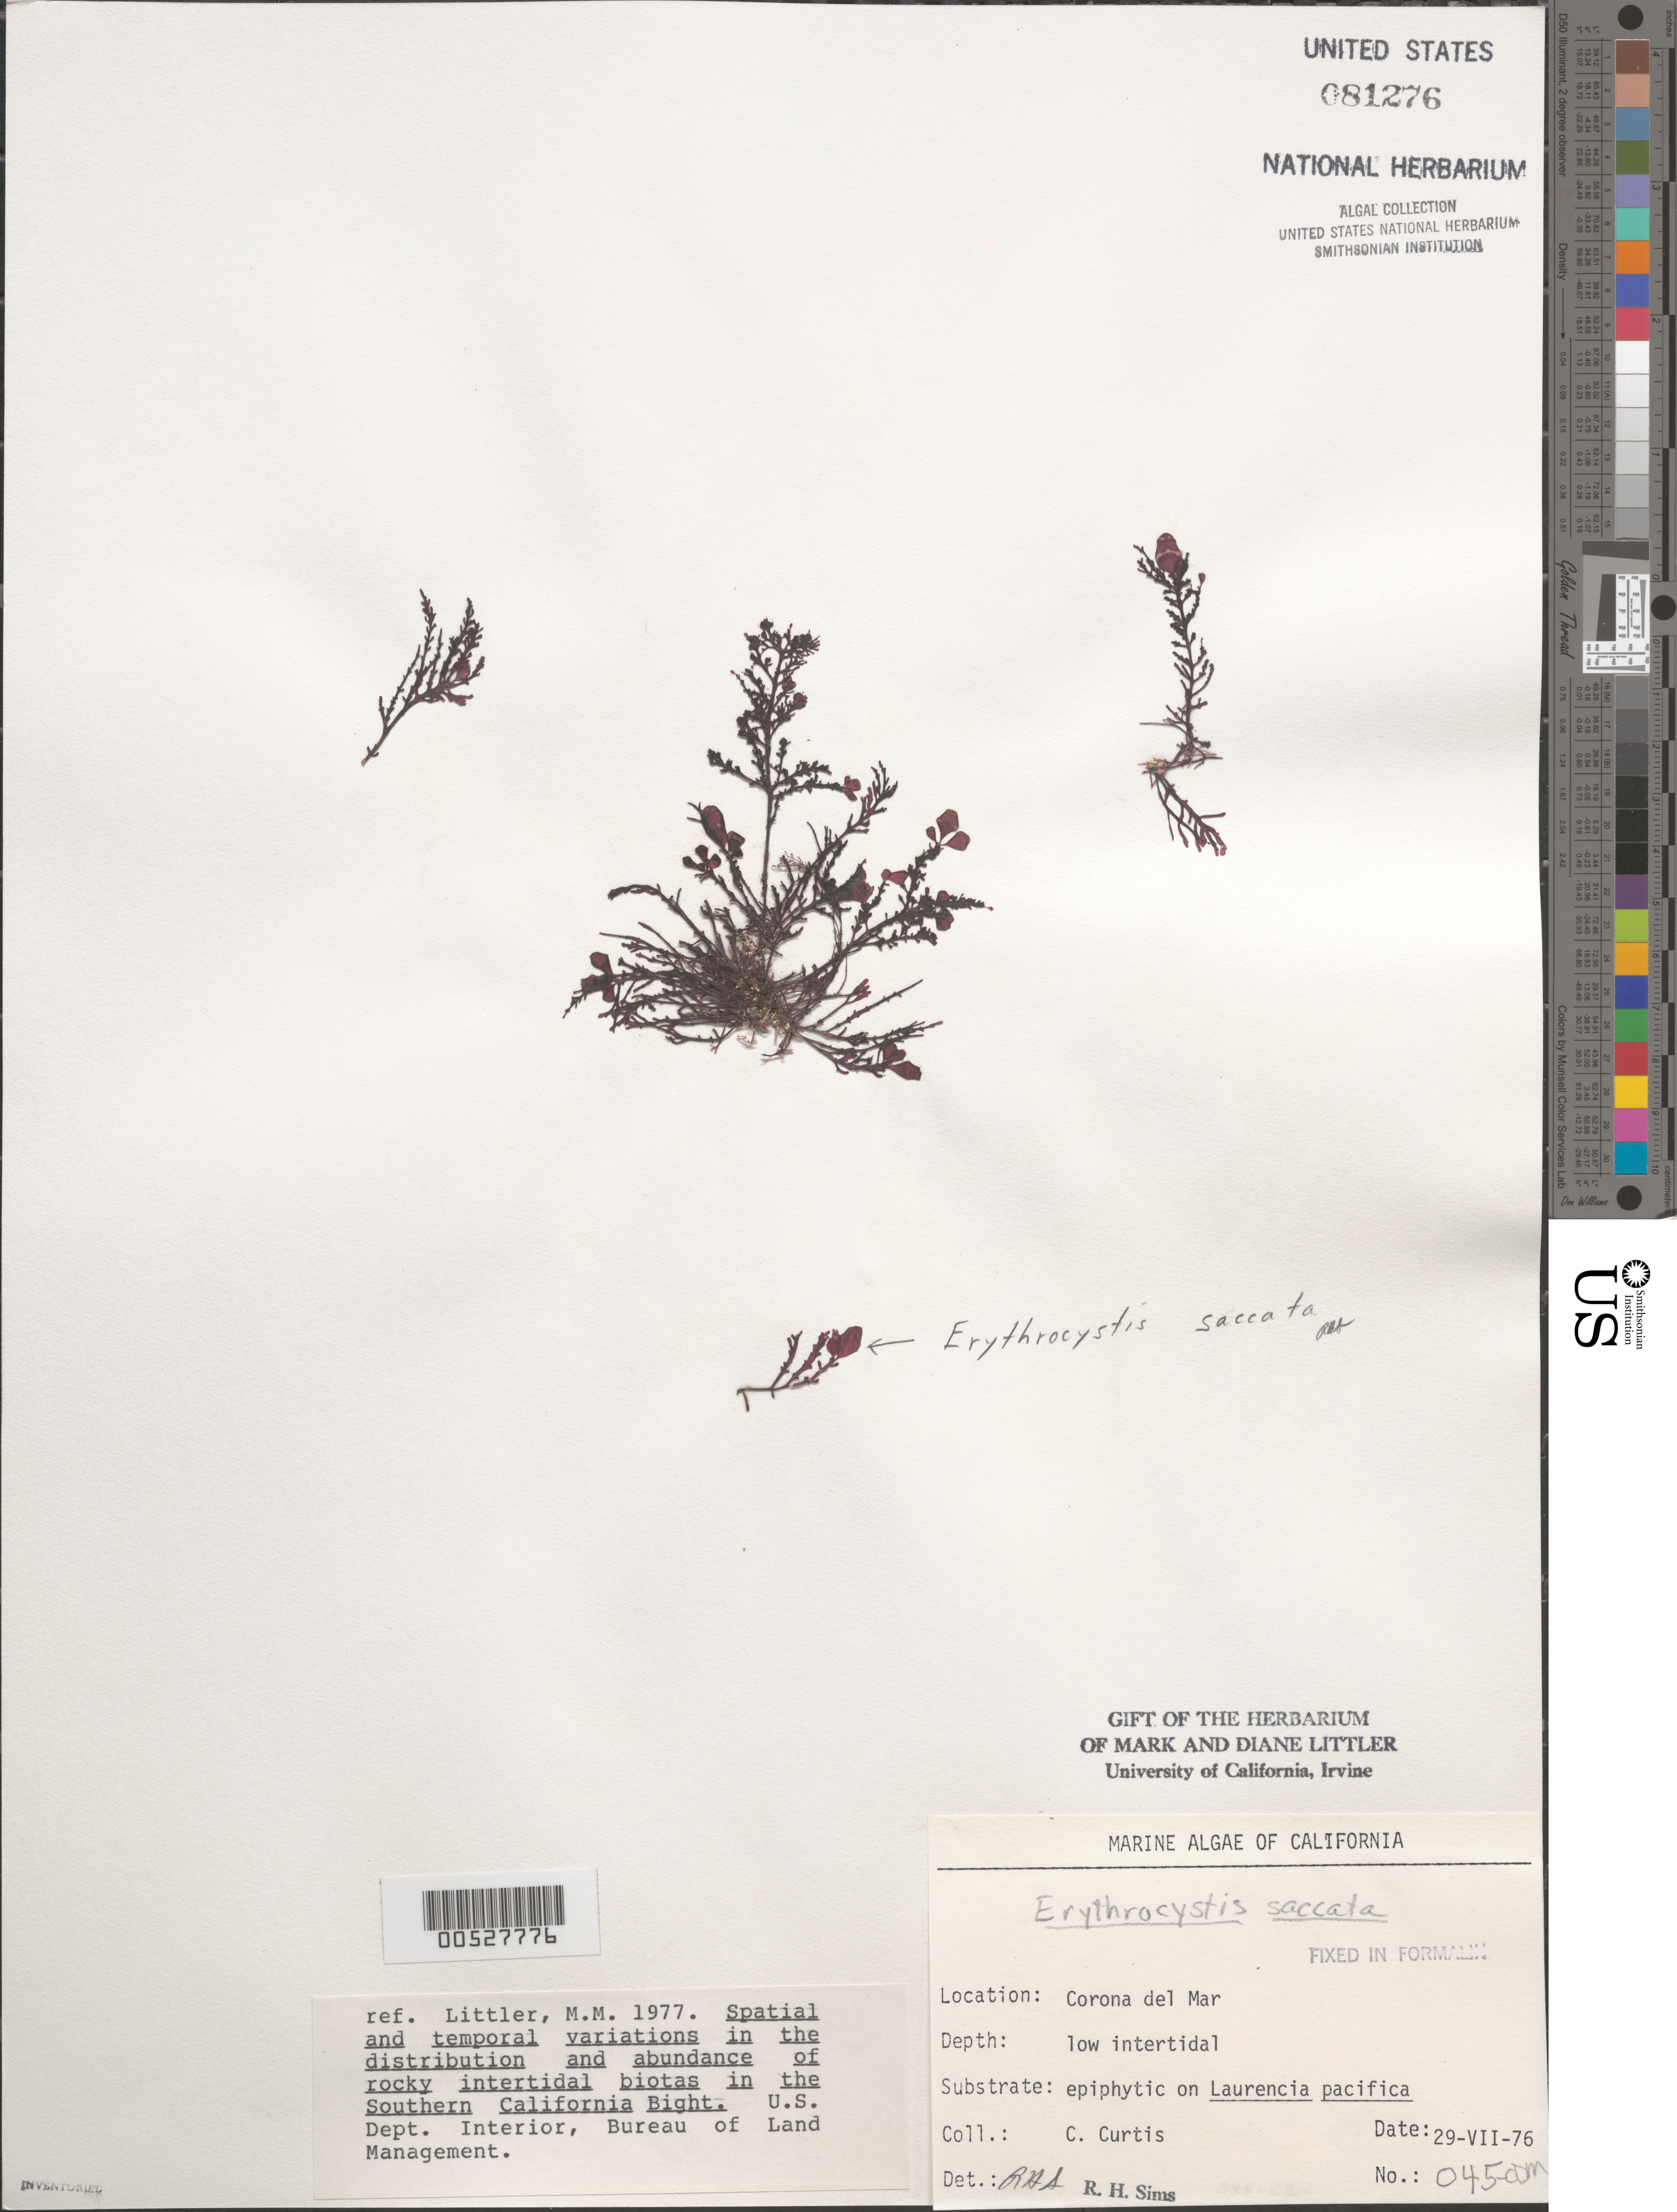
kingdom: Plantae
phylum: Rhodophyta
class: Florideophyceae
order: Ceramiales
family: Rhodomelaceae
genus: Erythrocystis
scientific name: Erythrocystis saccata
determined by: Sims, Robert H.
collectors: C. Curtis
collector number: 045-CDM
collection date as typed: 29 Jul 1976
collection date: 1976-07-29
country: United States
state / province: California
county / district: Orange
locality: Corona del Mar, mouth of Morning Canyon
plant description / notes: BLM-SOCALBIGHT Rocky Intertidal Survey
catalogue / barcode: US 81276